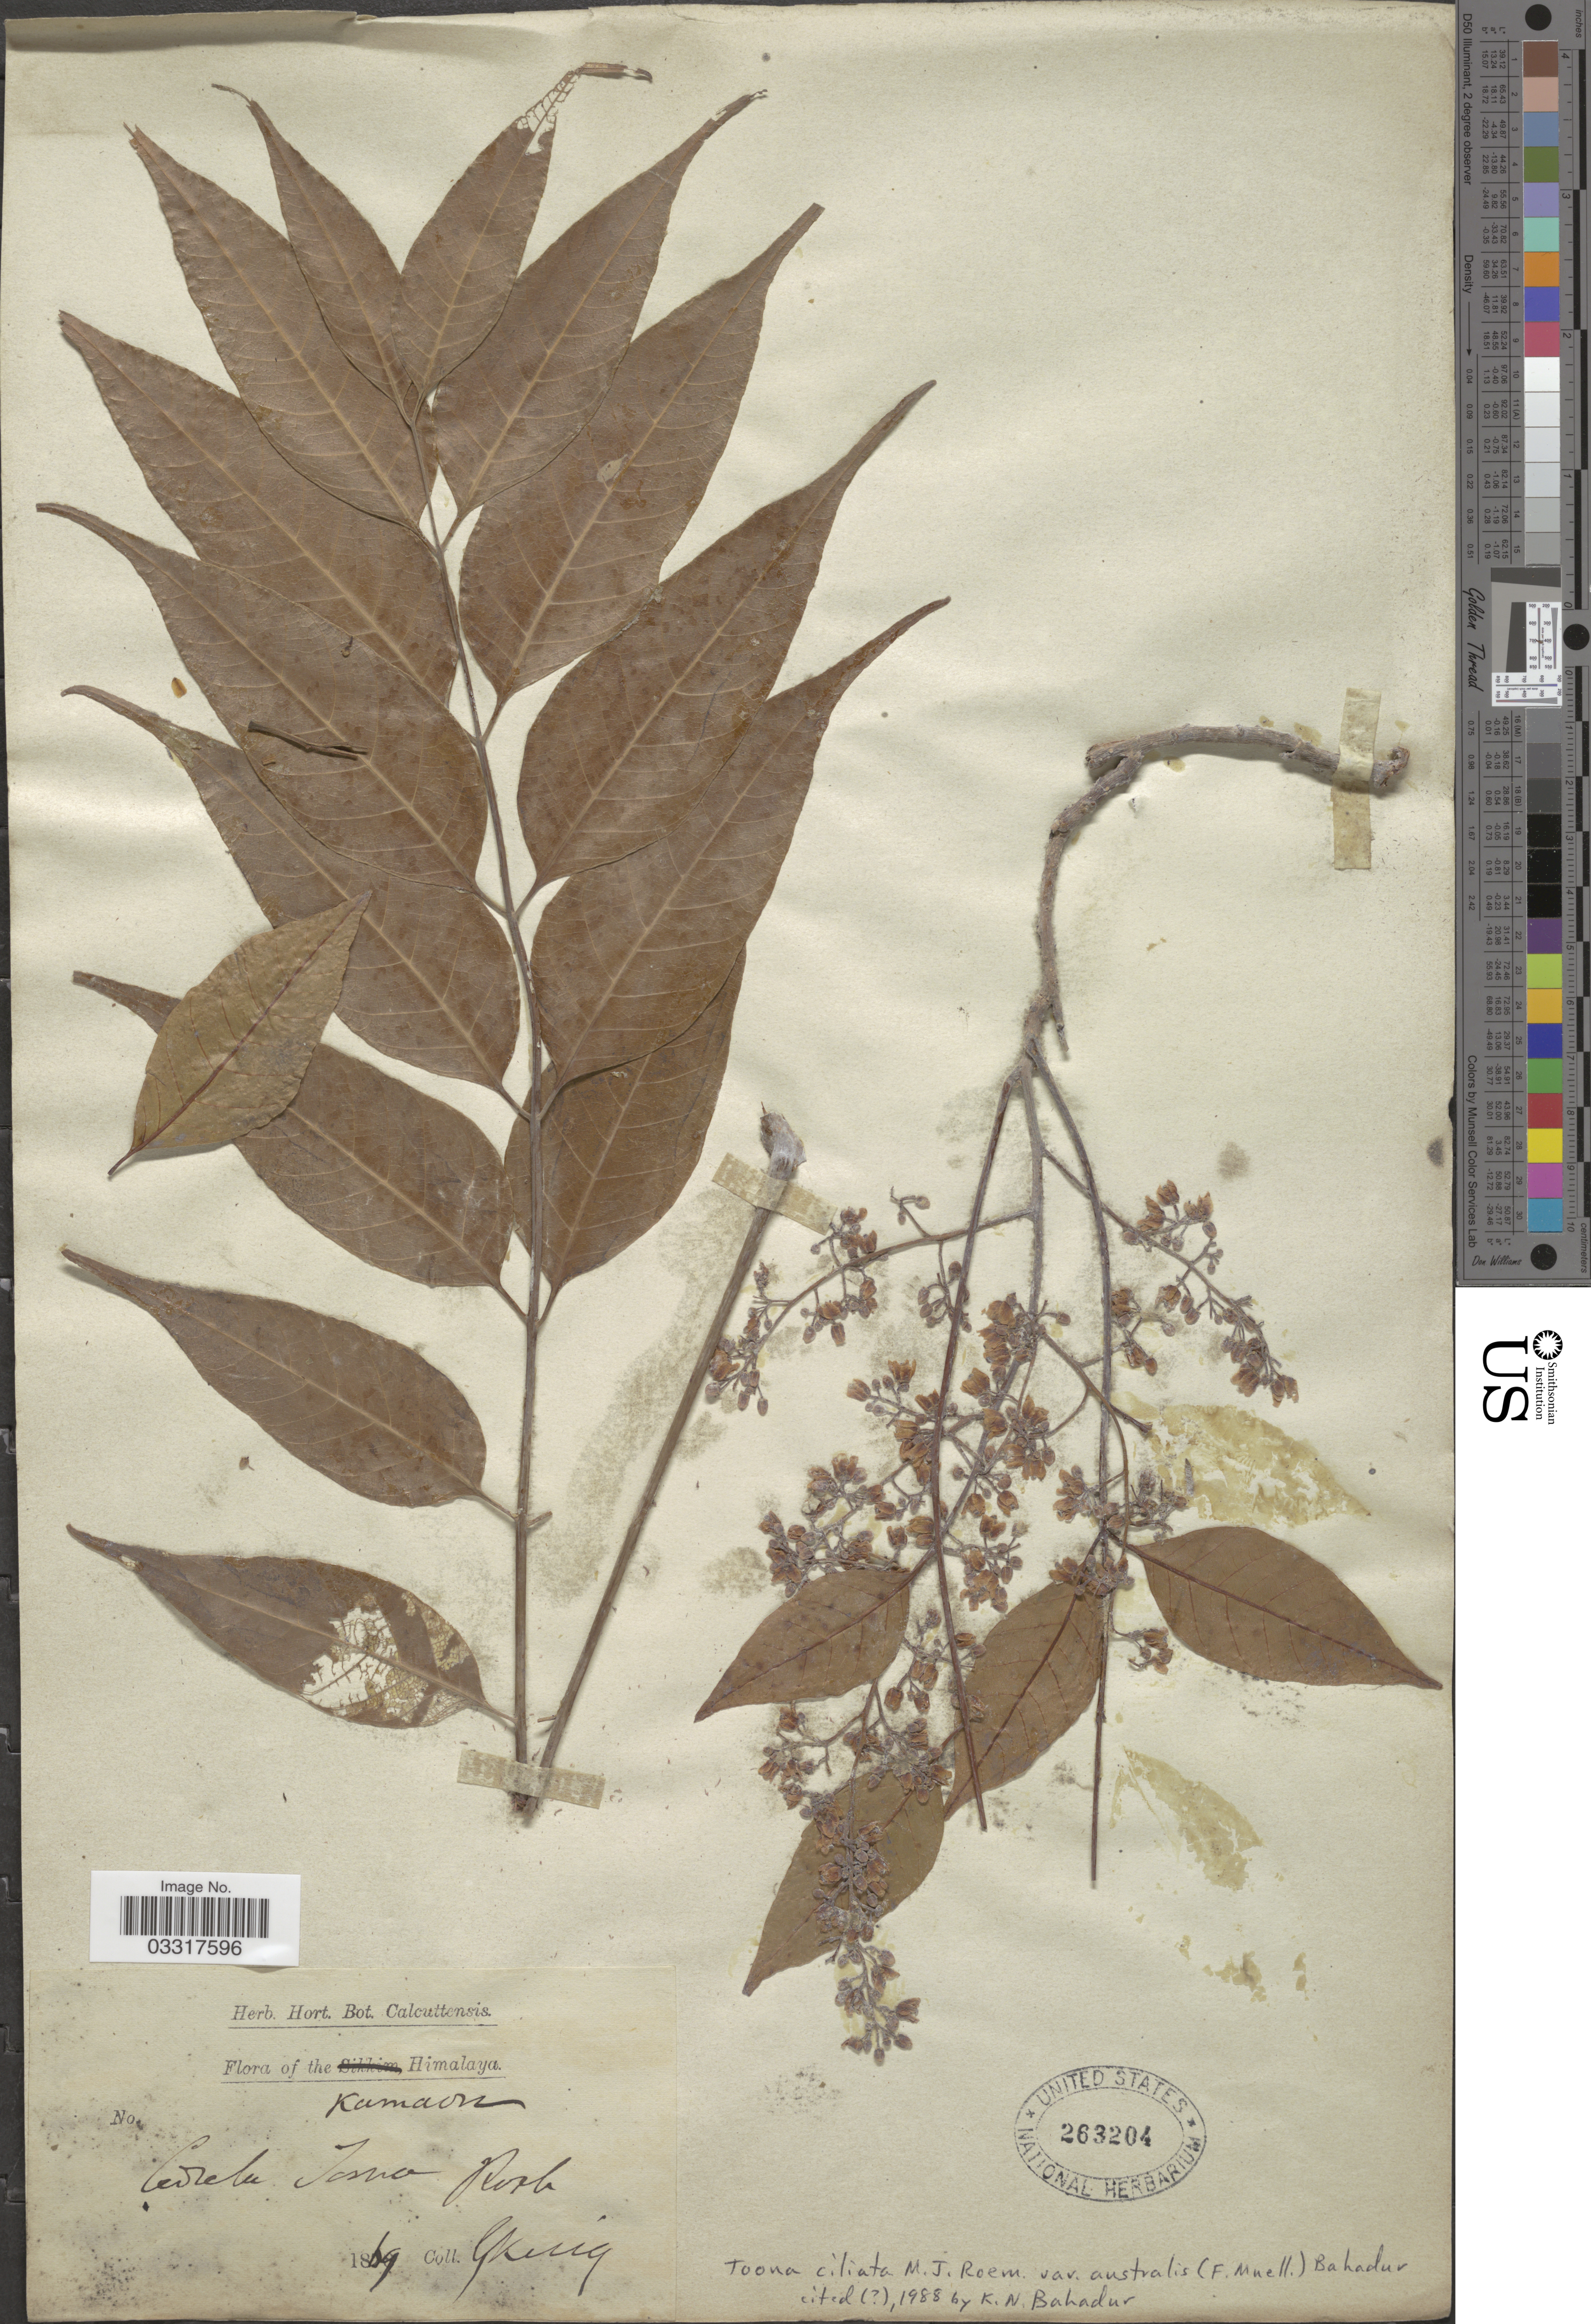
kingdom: Plantae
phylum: Tracheophyta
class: Magnoliopsida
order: Sapindales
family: Meliaceae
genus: Toona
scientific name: Toona ciliata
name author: M. Roem.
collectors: G. King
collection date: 1869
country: India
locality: Kumaun Himalaya.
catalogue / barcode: US 263204